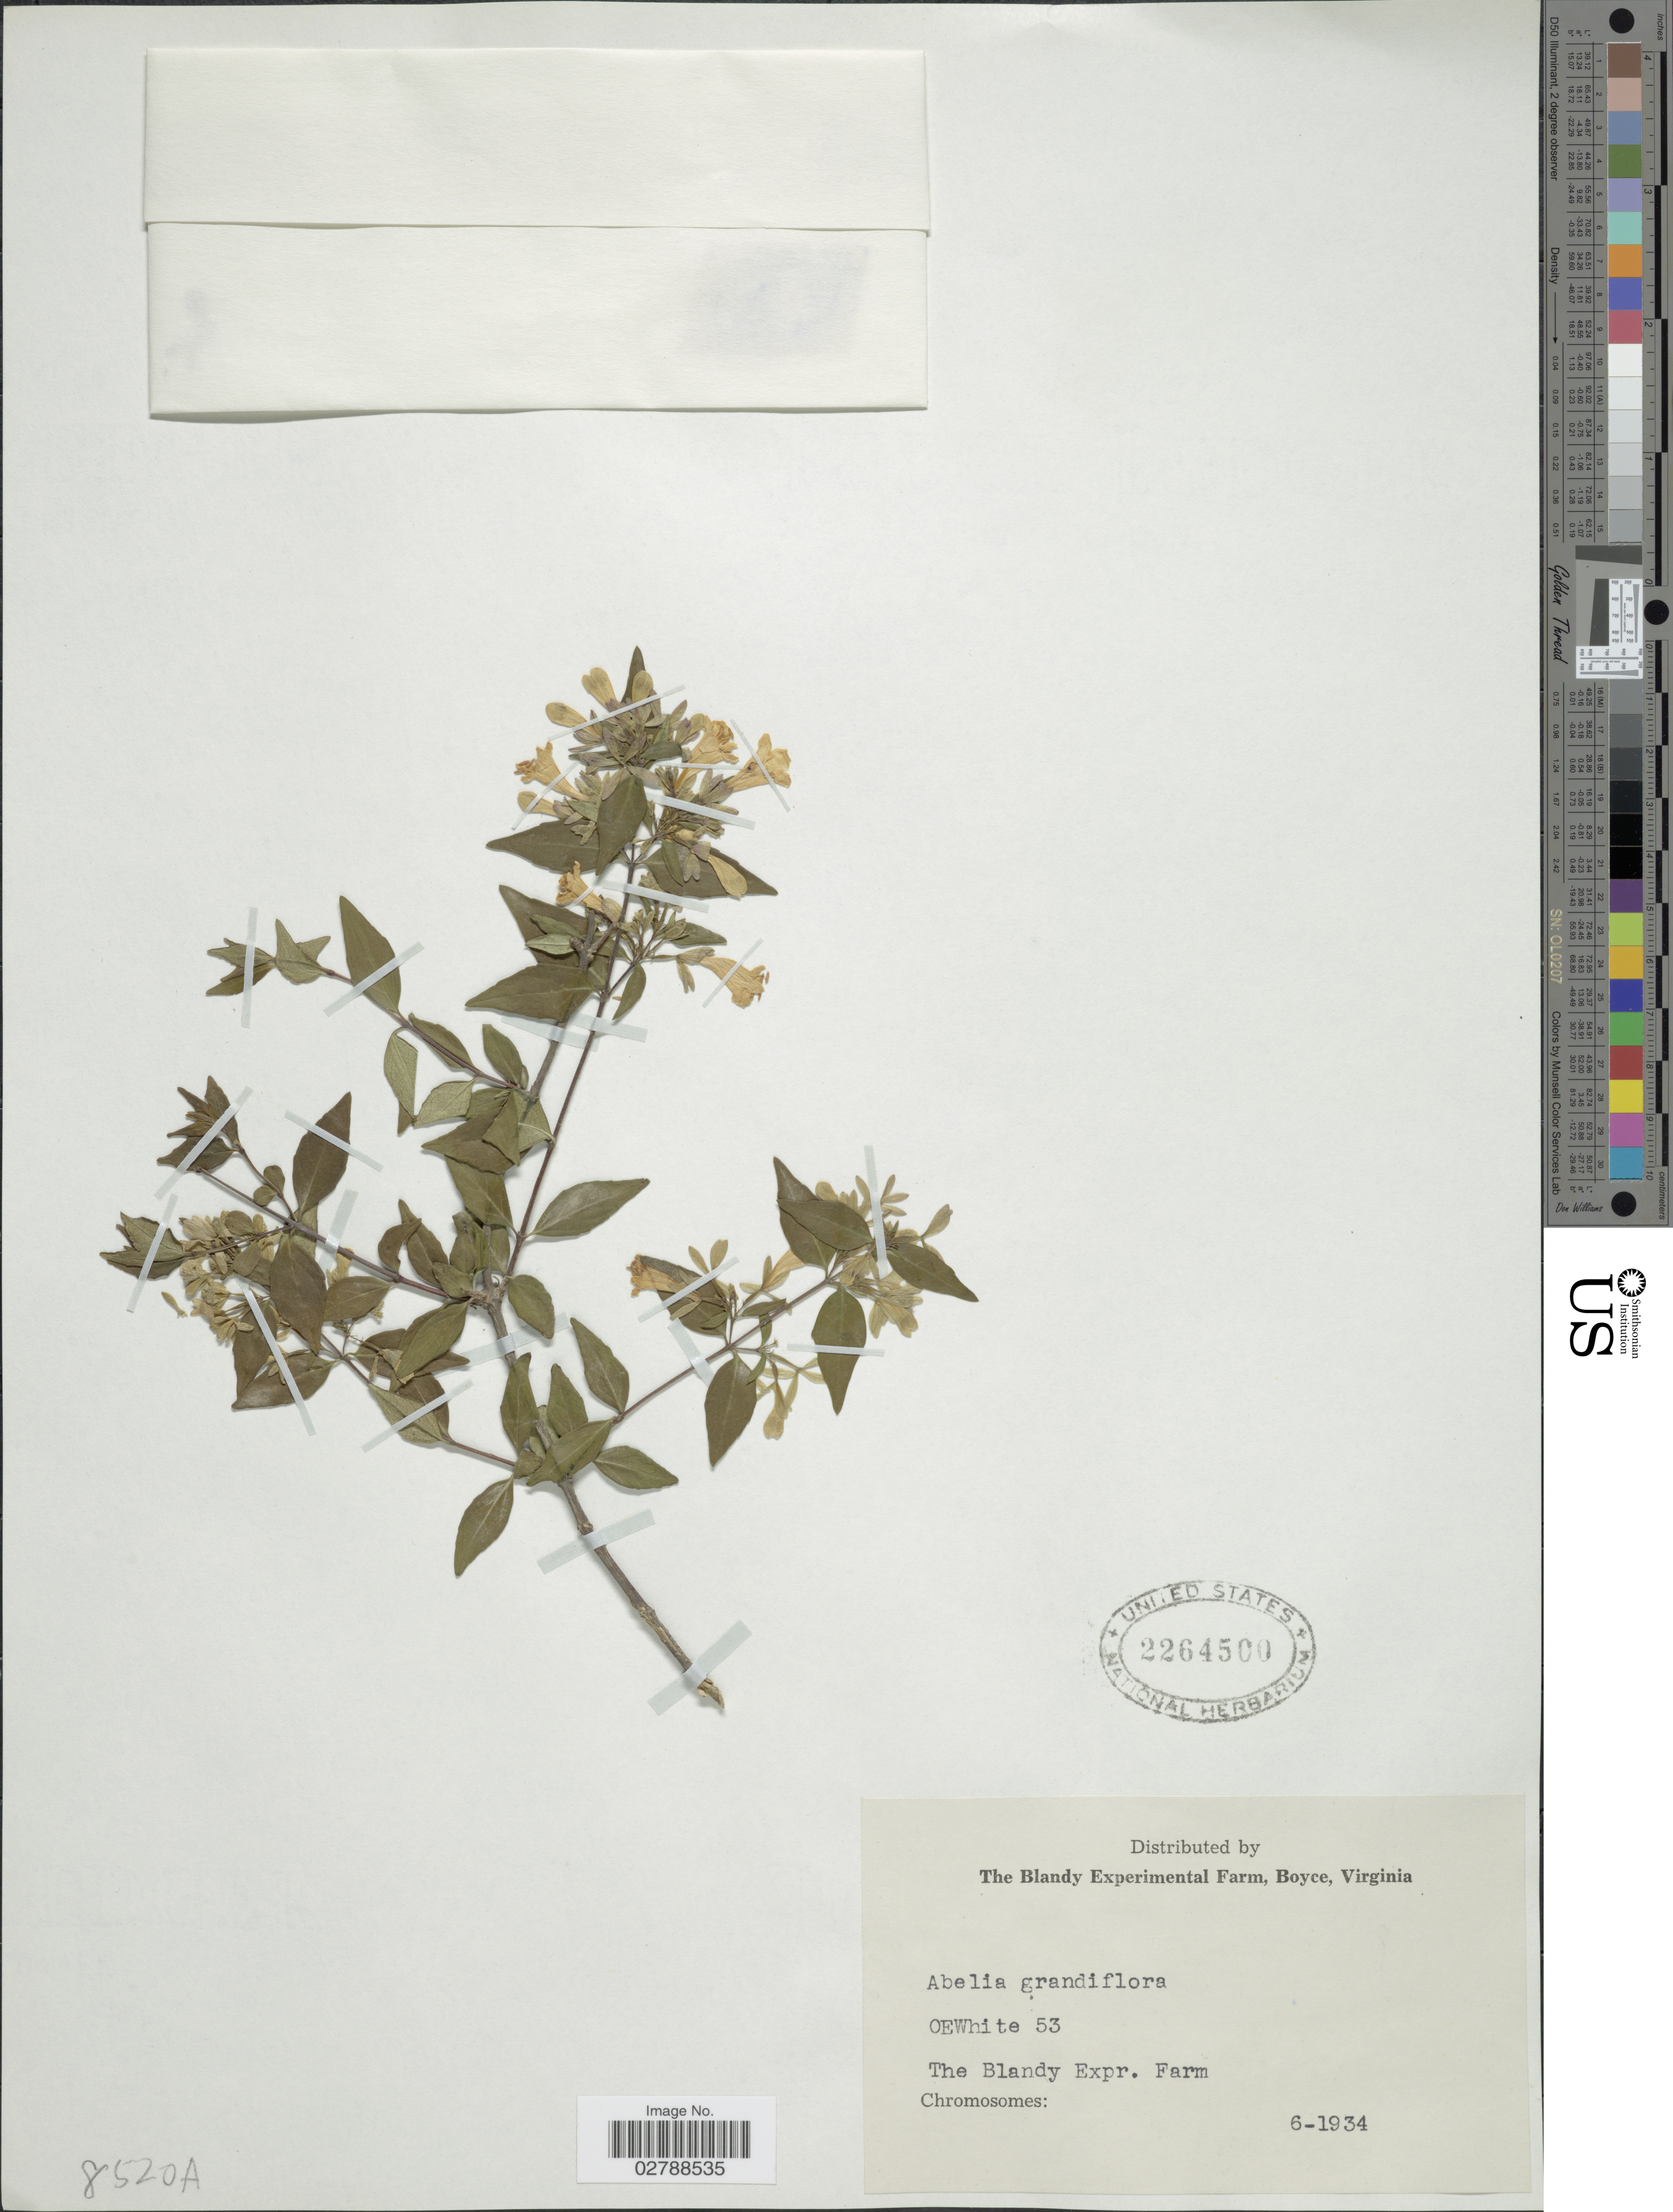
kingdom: Plantae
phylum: Tracheophyta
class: Magnoliopsida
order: Dipsacales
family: Caprifoliaceae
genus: Abelia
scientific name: Abelia grandiflora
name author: (André) Rehder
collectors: O. E. White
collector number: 53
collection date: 1934-06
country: United States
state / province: Virginia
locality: The Blandy Experimental Farm.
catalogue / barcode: US 2264500